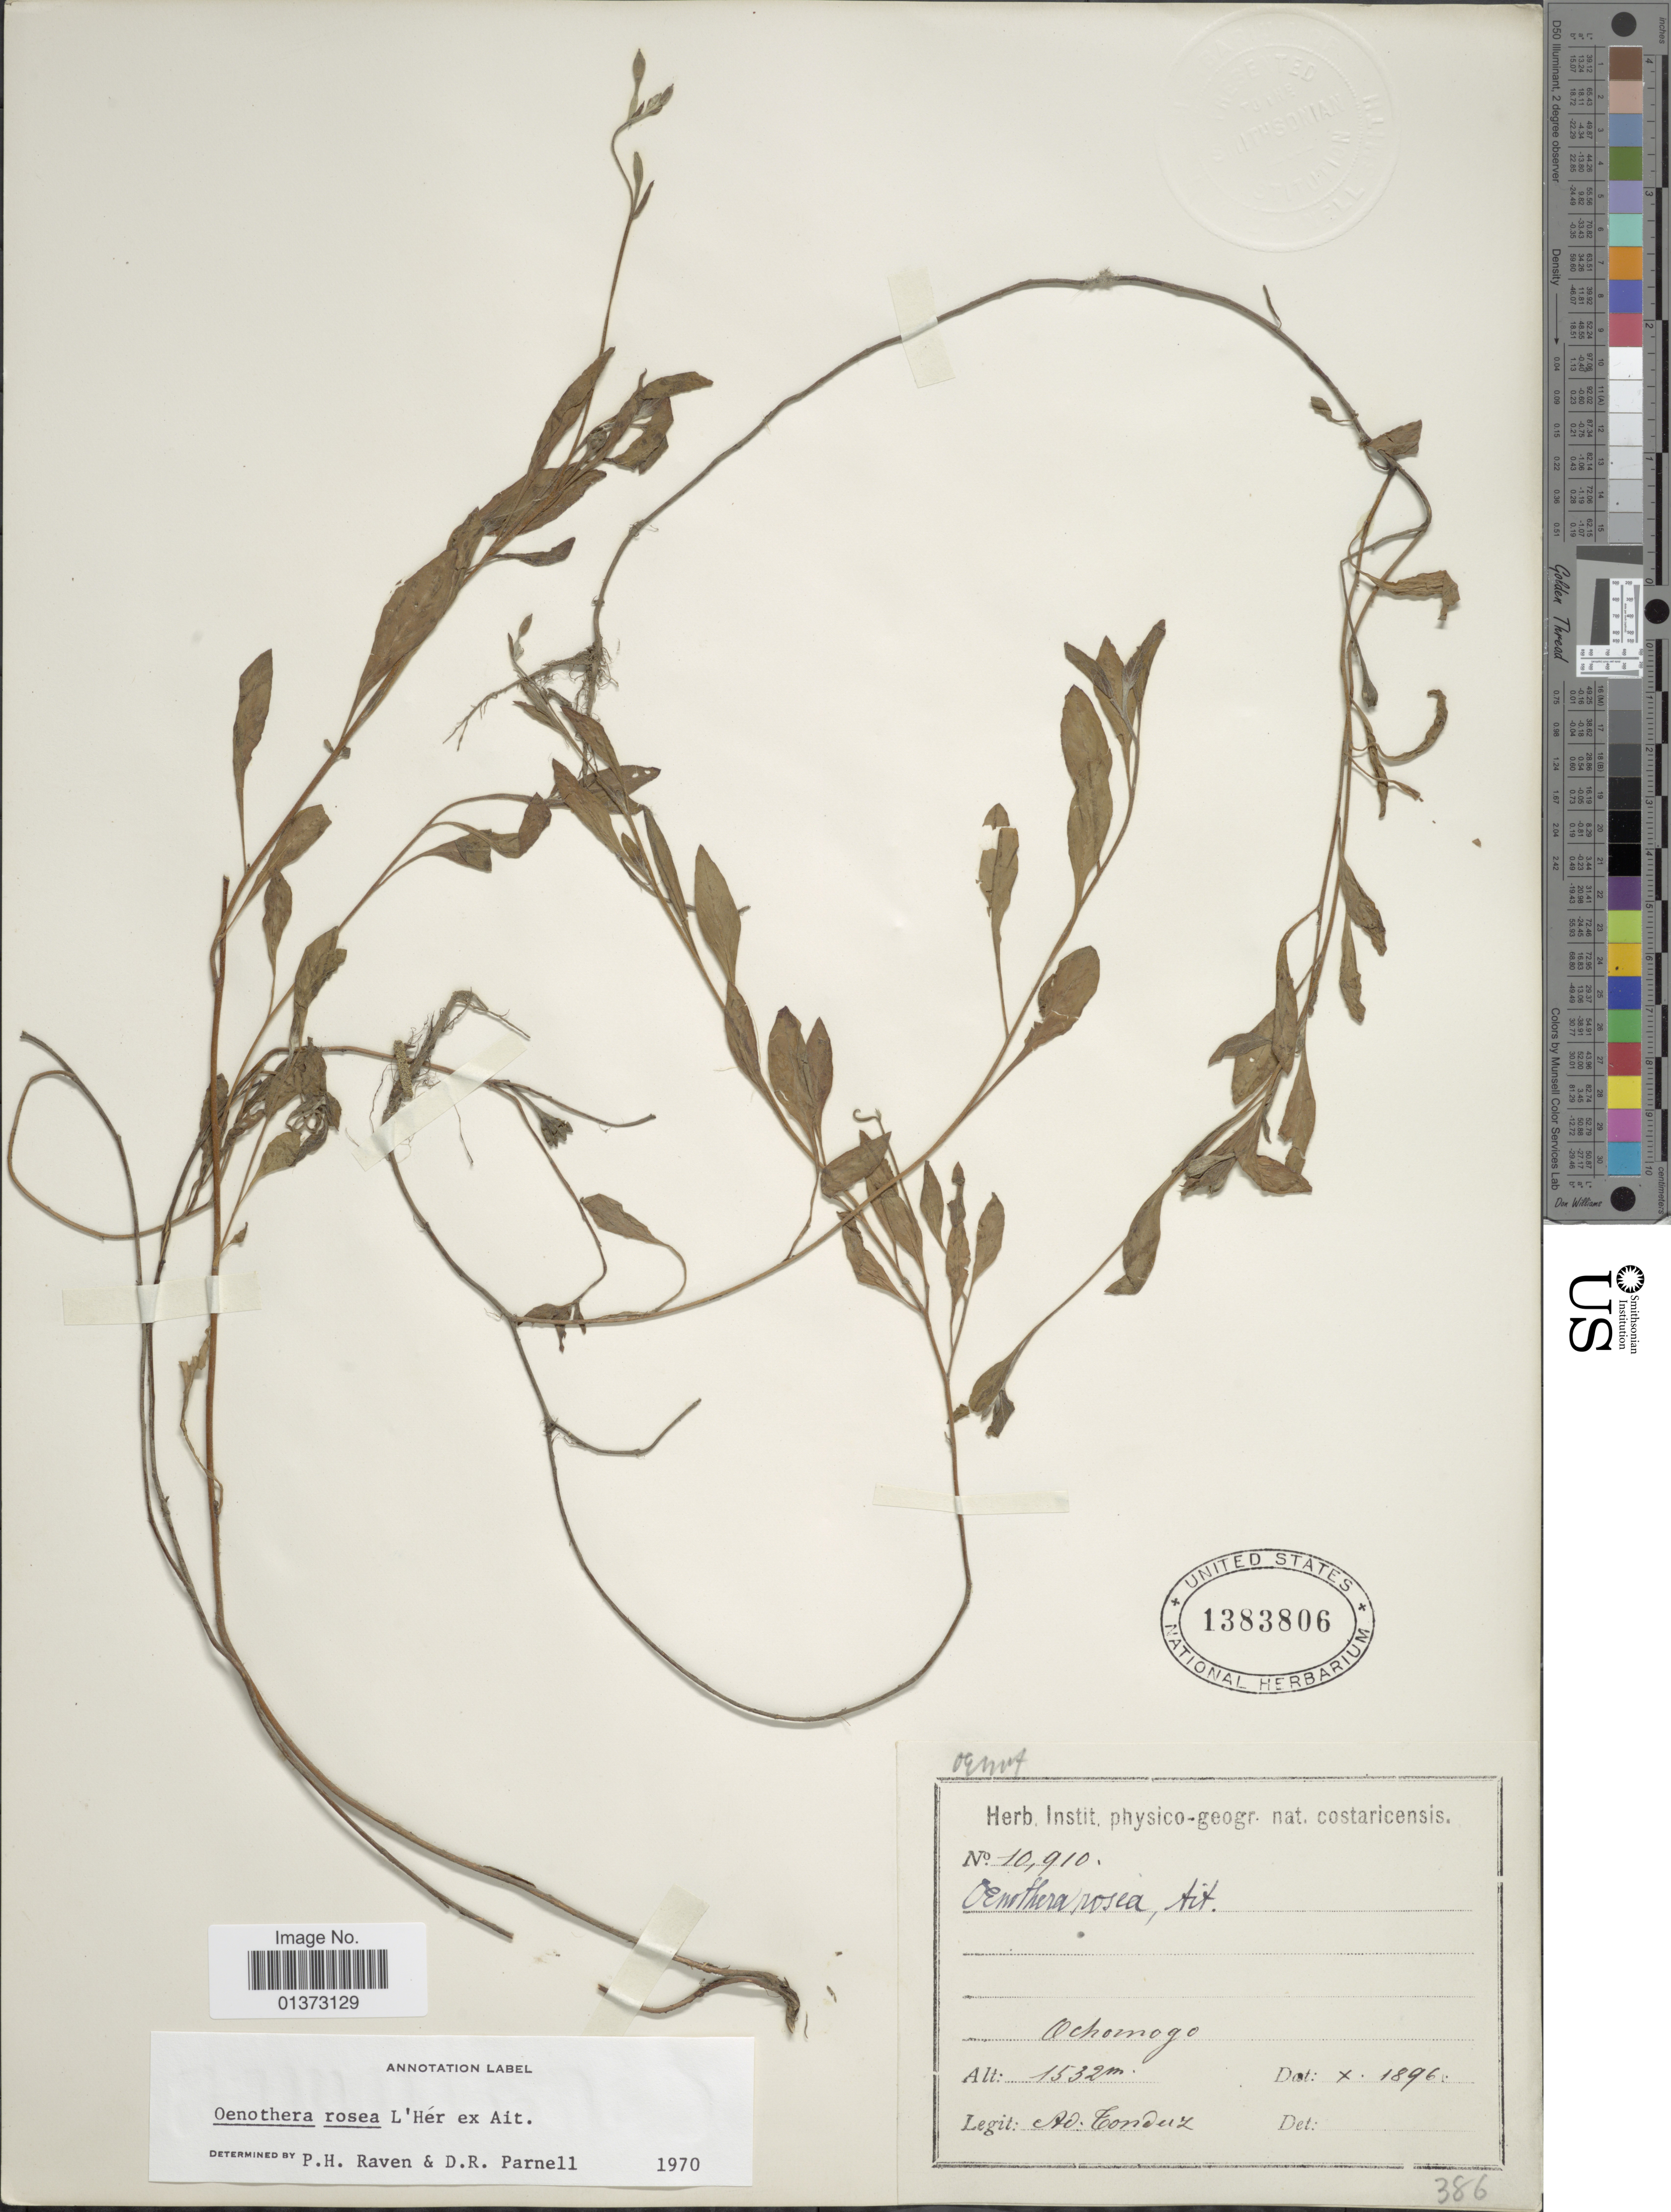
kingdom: Plantae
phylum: Tracheophyta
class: Magnoliopsida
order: Myrtales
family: Onagraceae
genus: Oenothera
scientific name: Oenothera rosea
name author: L'Hér. ex Aiton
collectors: A. Tonduz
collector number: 10910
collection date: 1896-10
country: Costa Rica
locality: Ochomogo.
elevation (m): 1532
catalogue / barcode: US 1383806